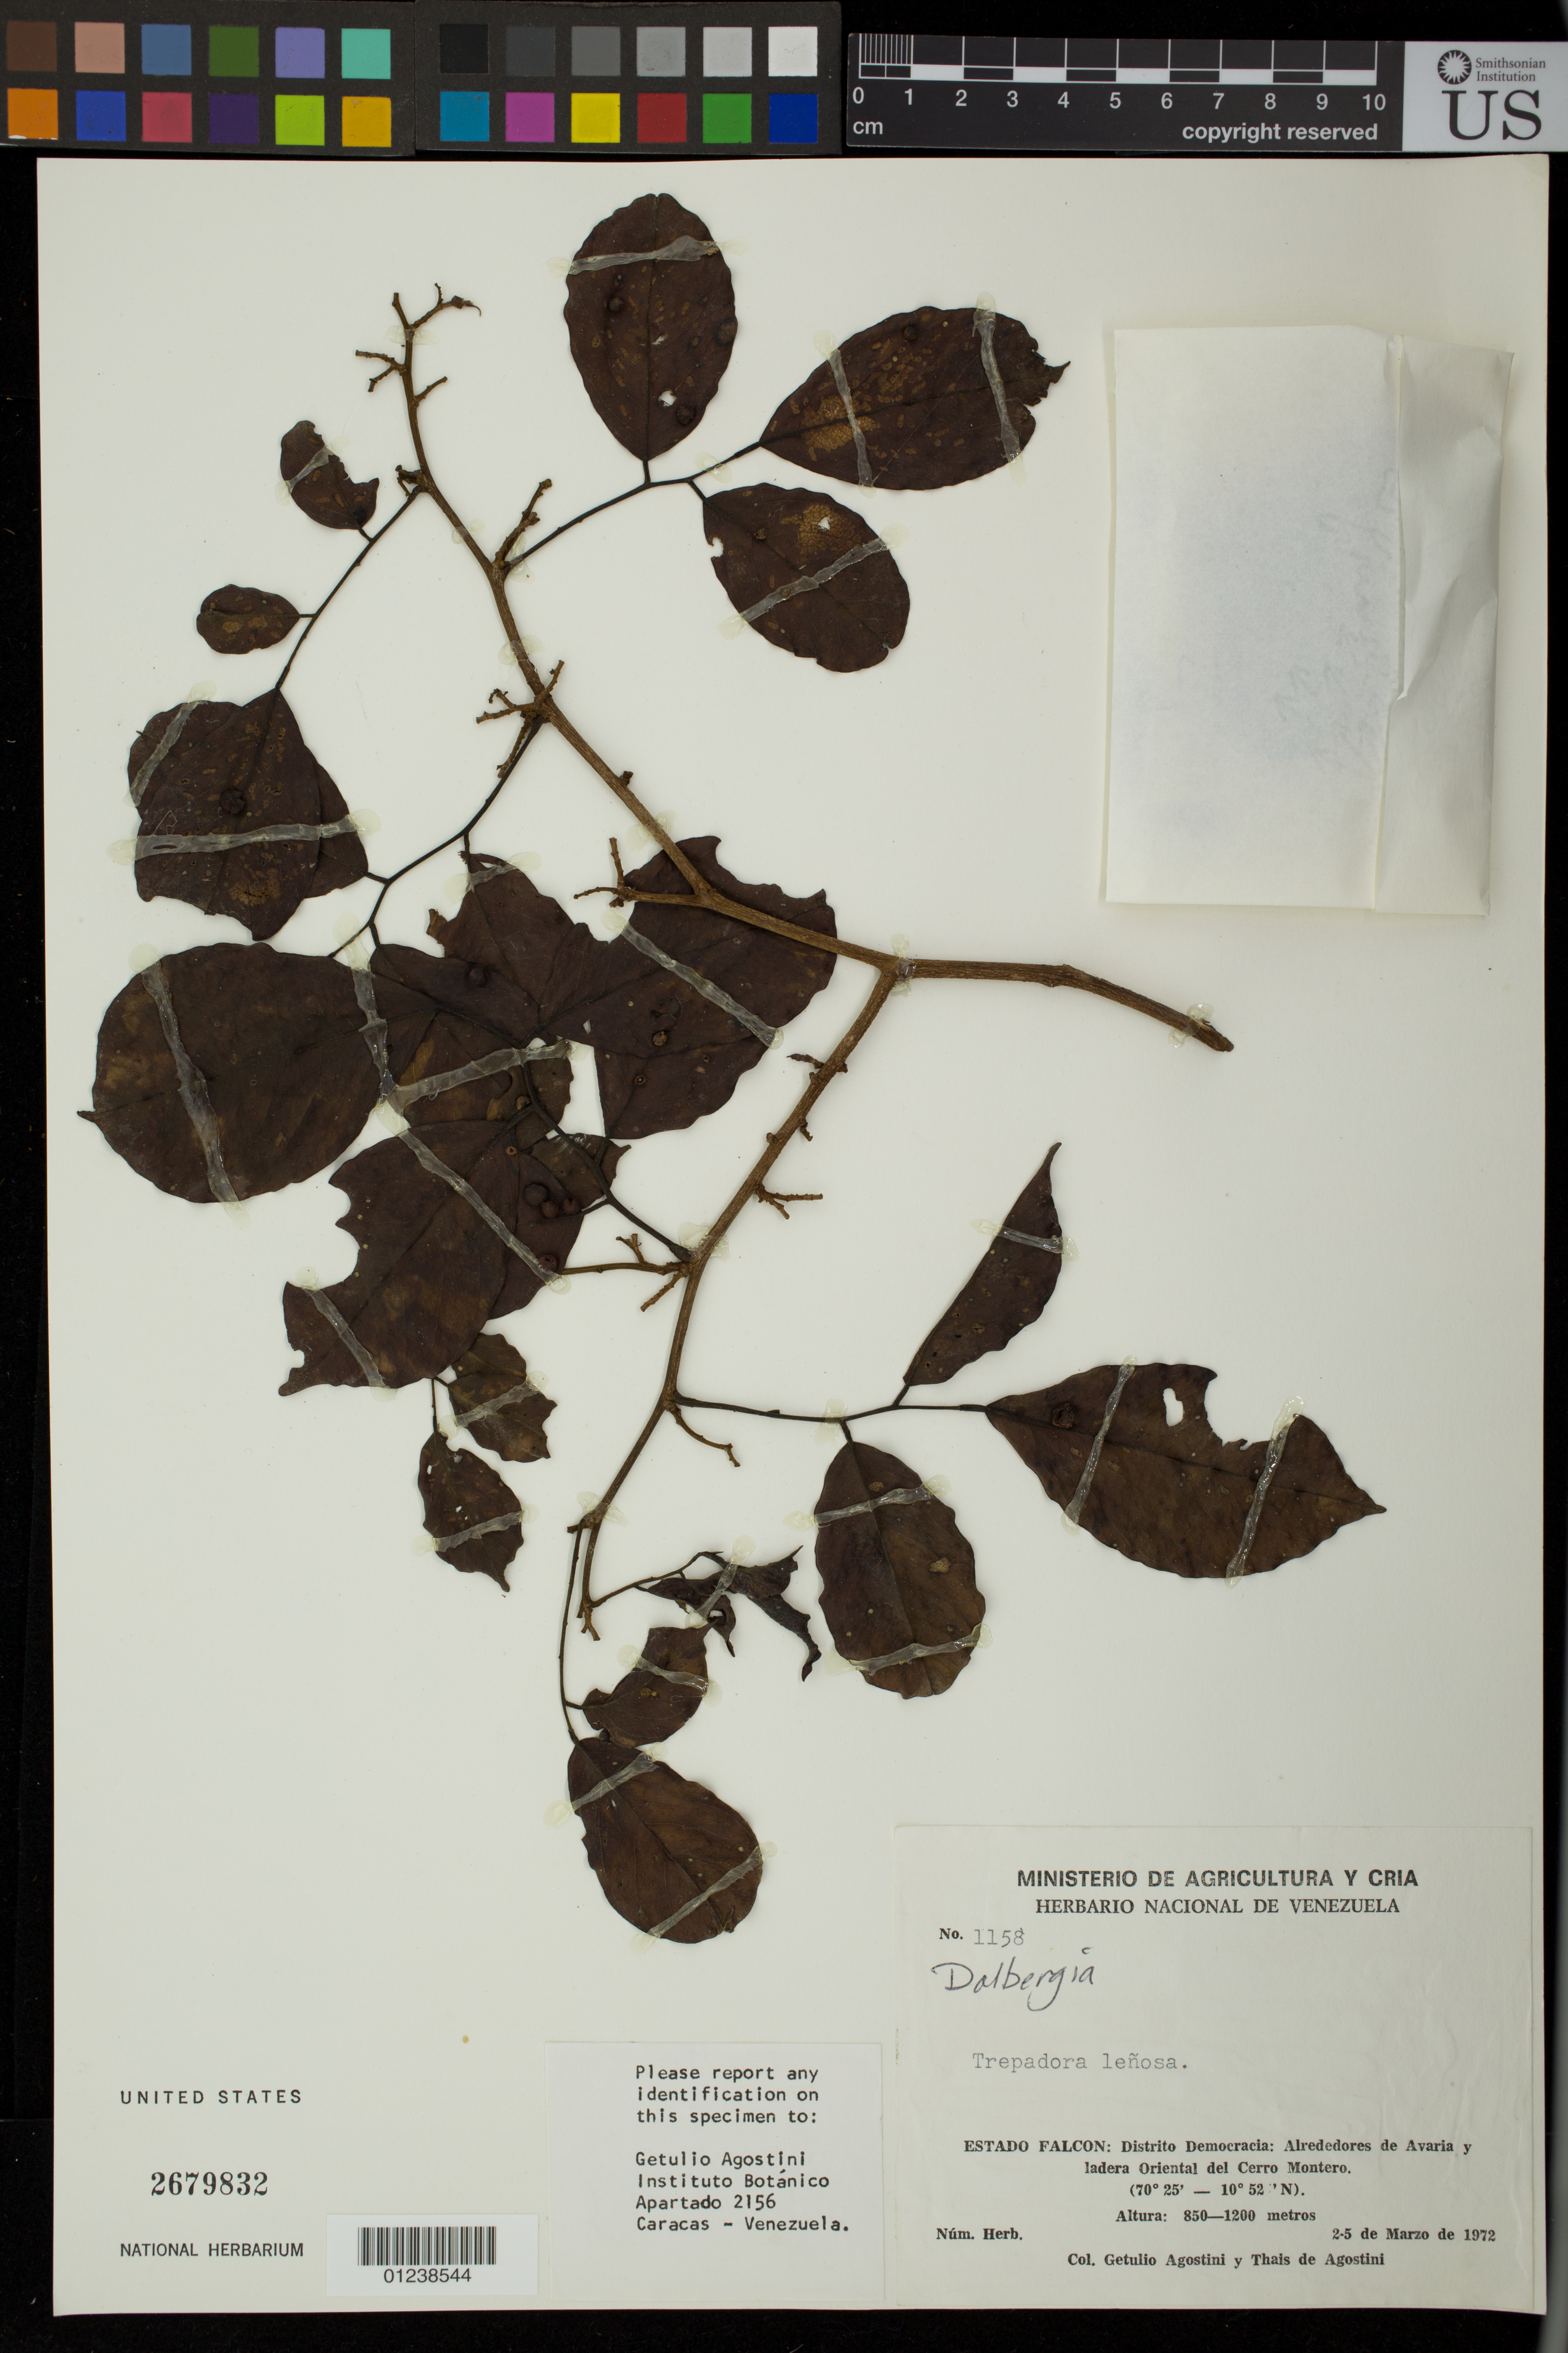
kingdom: Plantae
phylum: Tracheophyta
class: Magnoliopsida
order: Fabales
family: Fabaceae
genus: Dalbergia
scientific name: Dalbergia sp.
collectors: G. Agostini & T. Agostini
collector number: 1158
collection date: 1972-03-02/1972-03-05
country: Venezuela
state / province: Falcón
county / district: Democracia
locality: Distrito Democracia: Alrededores de Avaria y ladera Oriental del Cerro Montero.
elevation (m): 850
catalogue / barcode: US 2679832